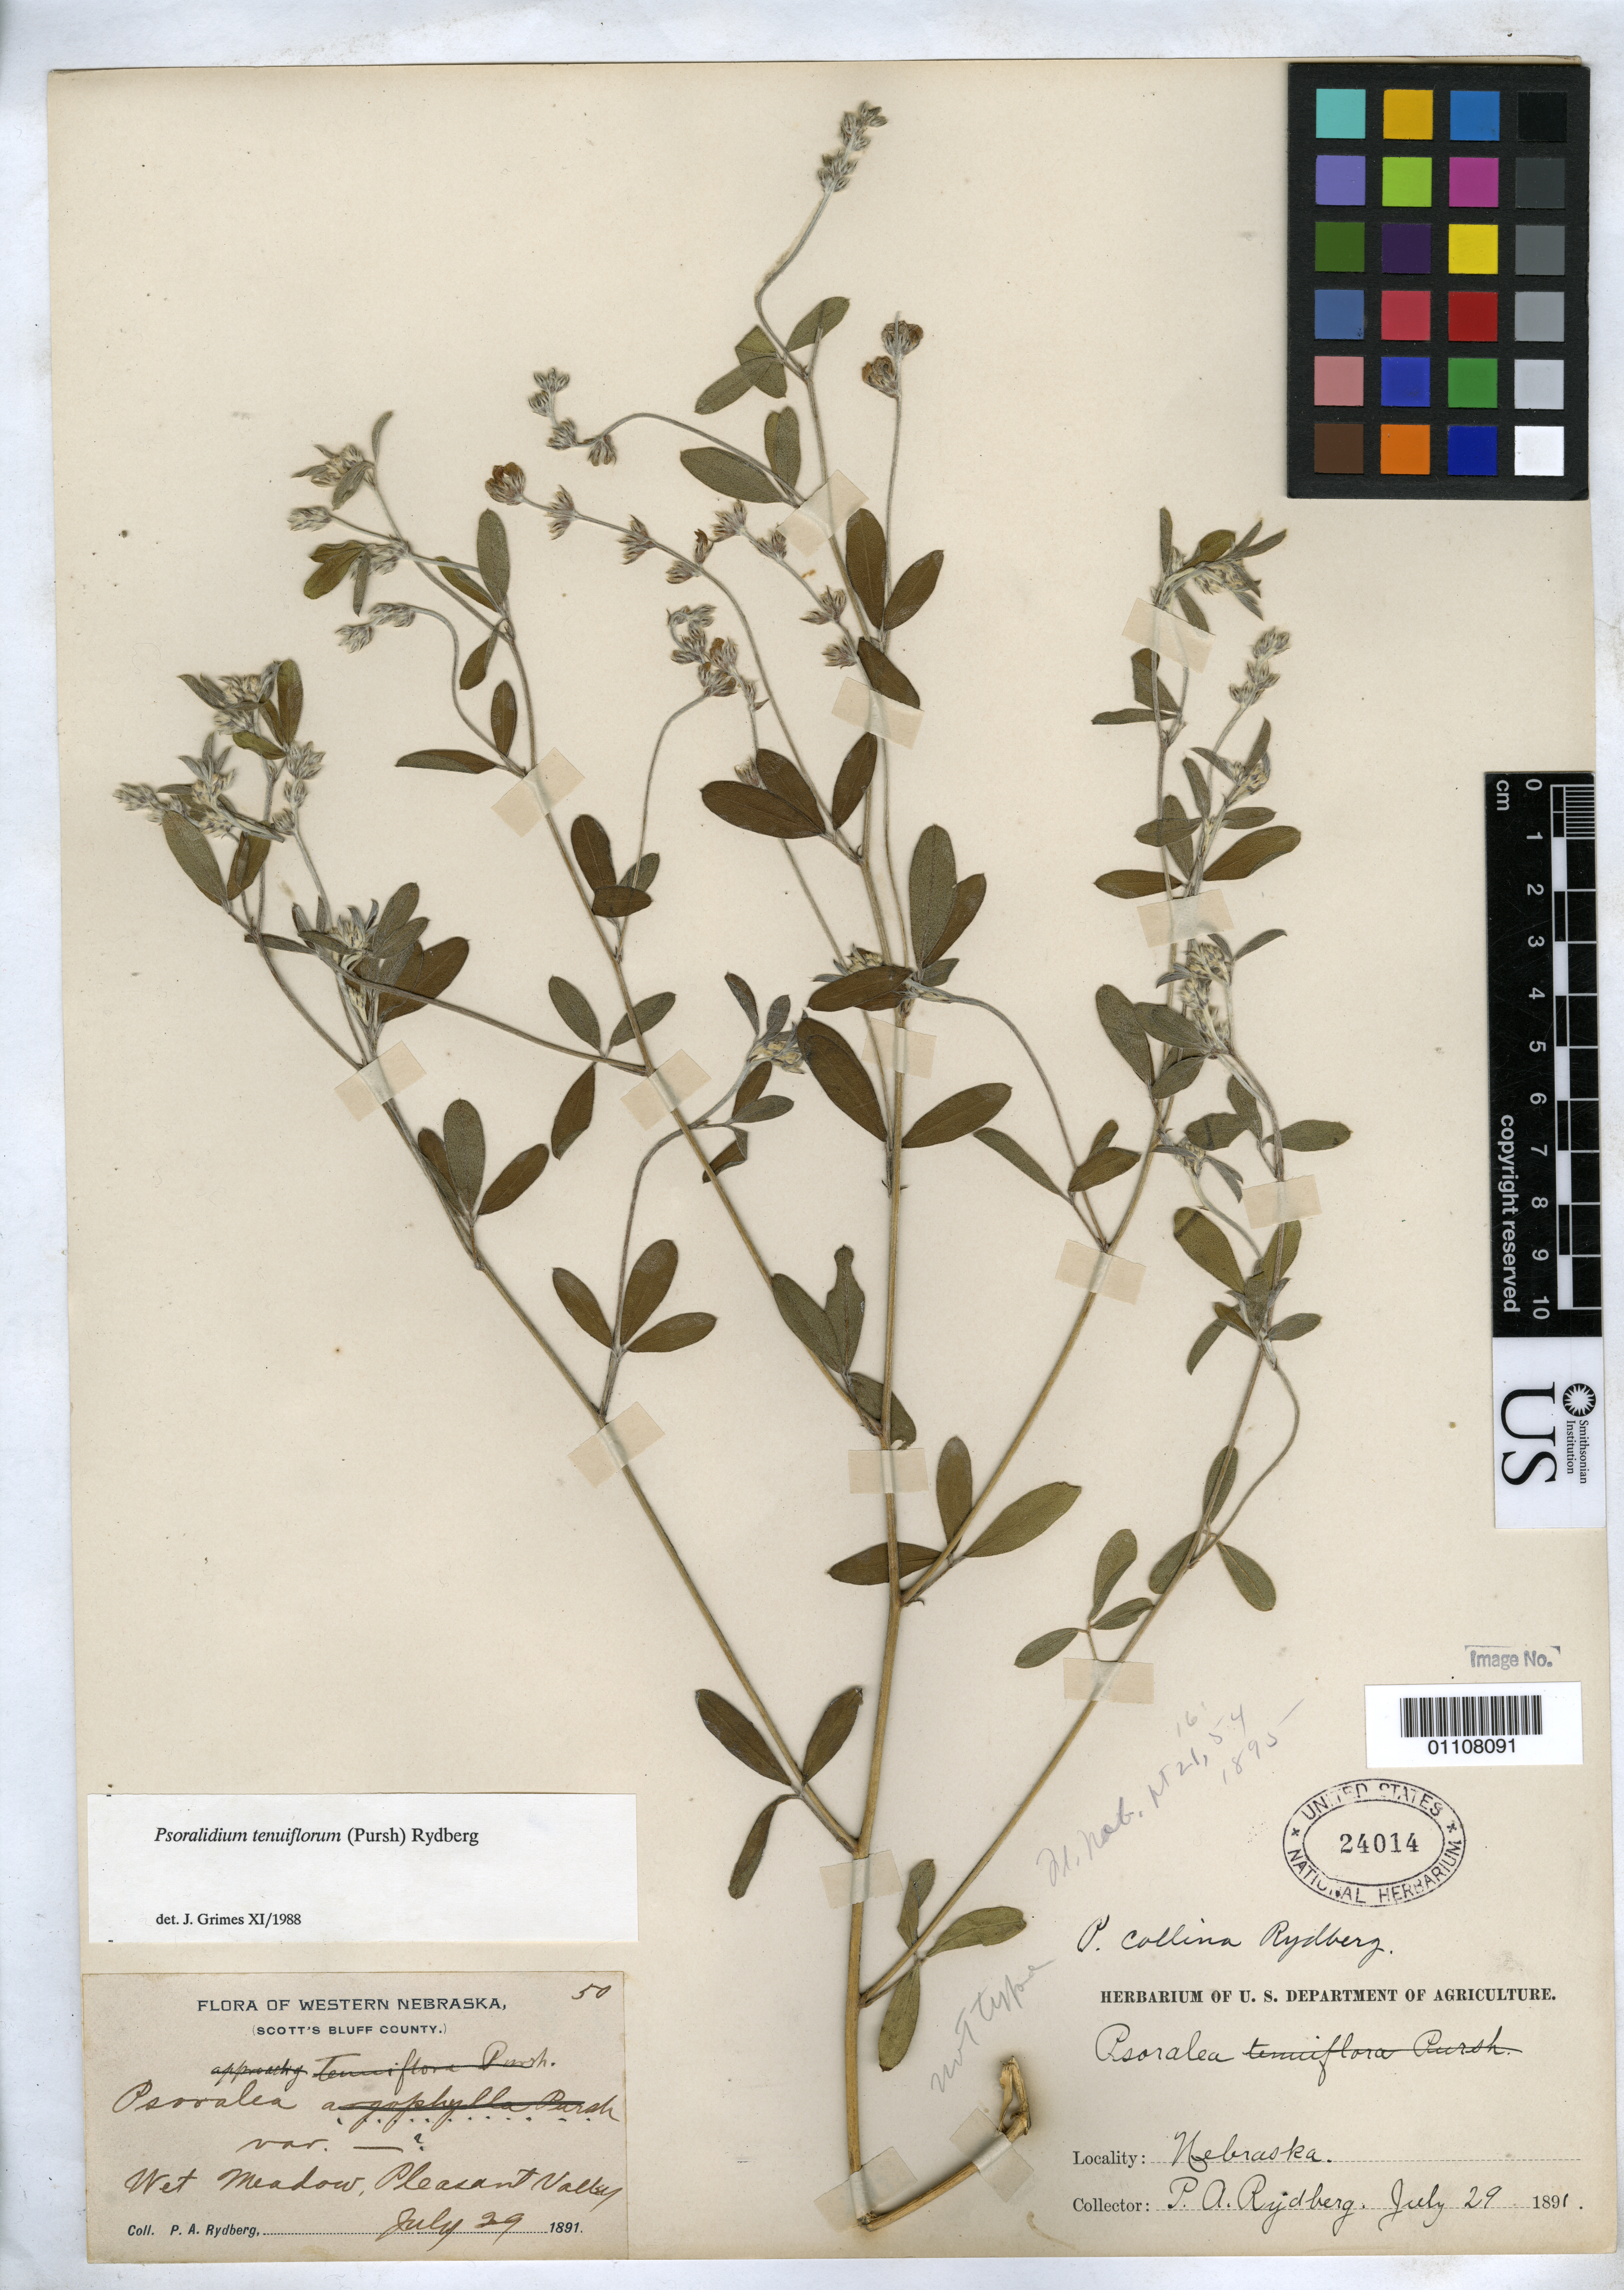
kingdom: Plantae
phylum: Tracheophyta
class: Magnoliopsida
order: Fabales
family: Fabaceae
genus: Psoralea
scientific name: Psoralea collina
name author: Rydb.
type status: Type Collection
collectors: P. A. Rydberg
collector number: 50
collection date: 1891-07-29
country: United States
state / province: Nebraska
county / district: Scott's Bluff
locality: Pleasant Valley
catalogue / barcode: US 24014